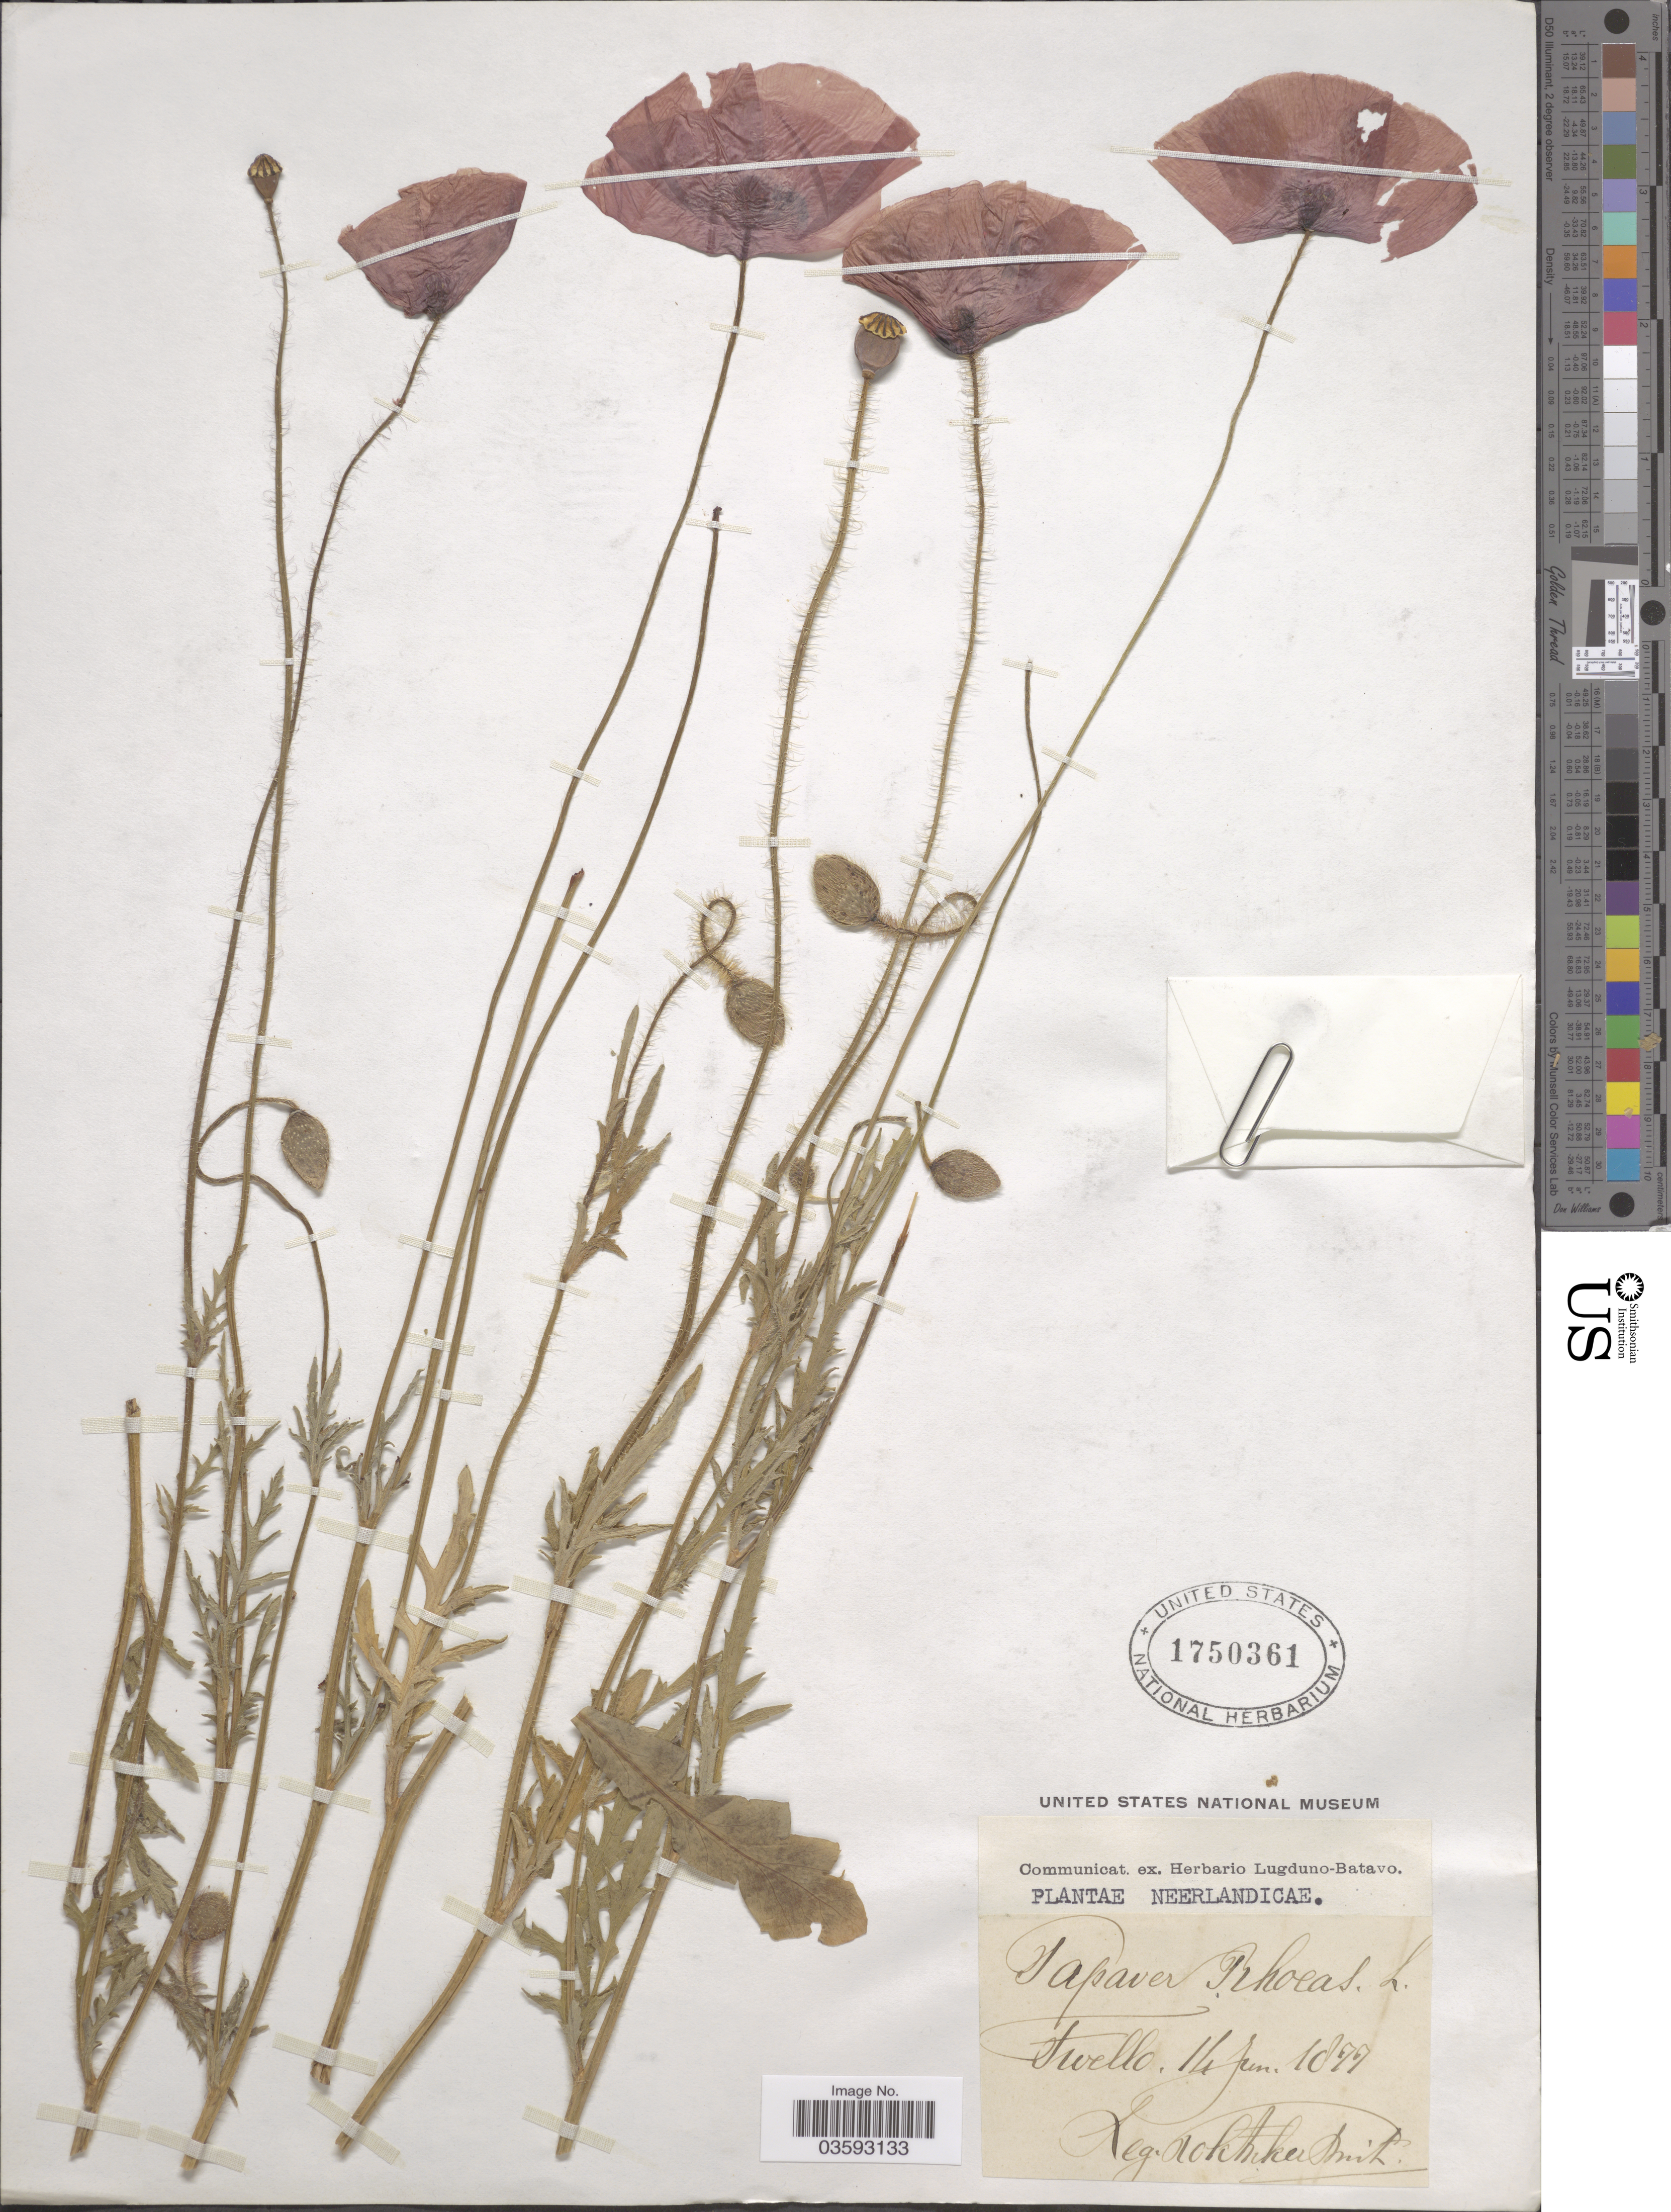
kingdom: Plantae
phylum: Tracheophyta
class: Magnoliopsida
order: Ranunculales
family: Papaveraceae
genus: Papaver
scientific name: Papaver rhoeas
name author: L.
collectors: Kok Ankersmit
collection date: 1877-06-14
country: Netherlands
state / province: Gelderland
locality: Neerlandicae. Twello.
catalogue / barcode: US 1750361